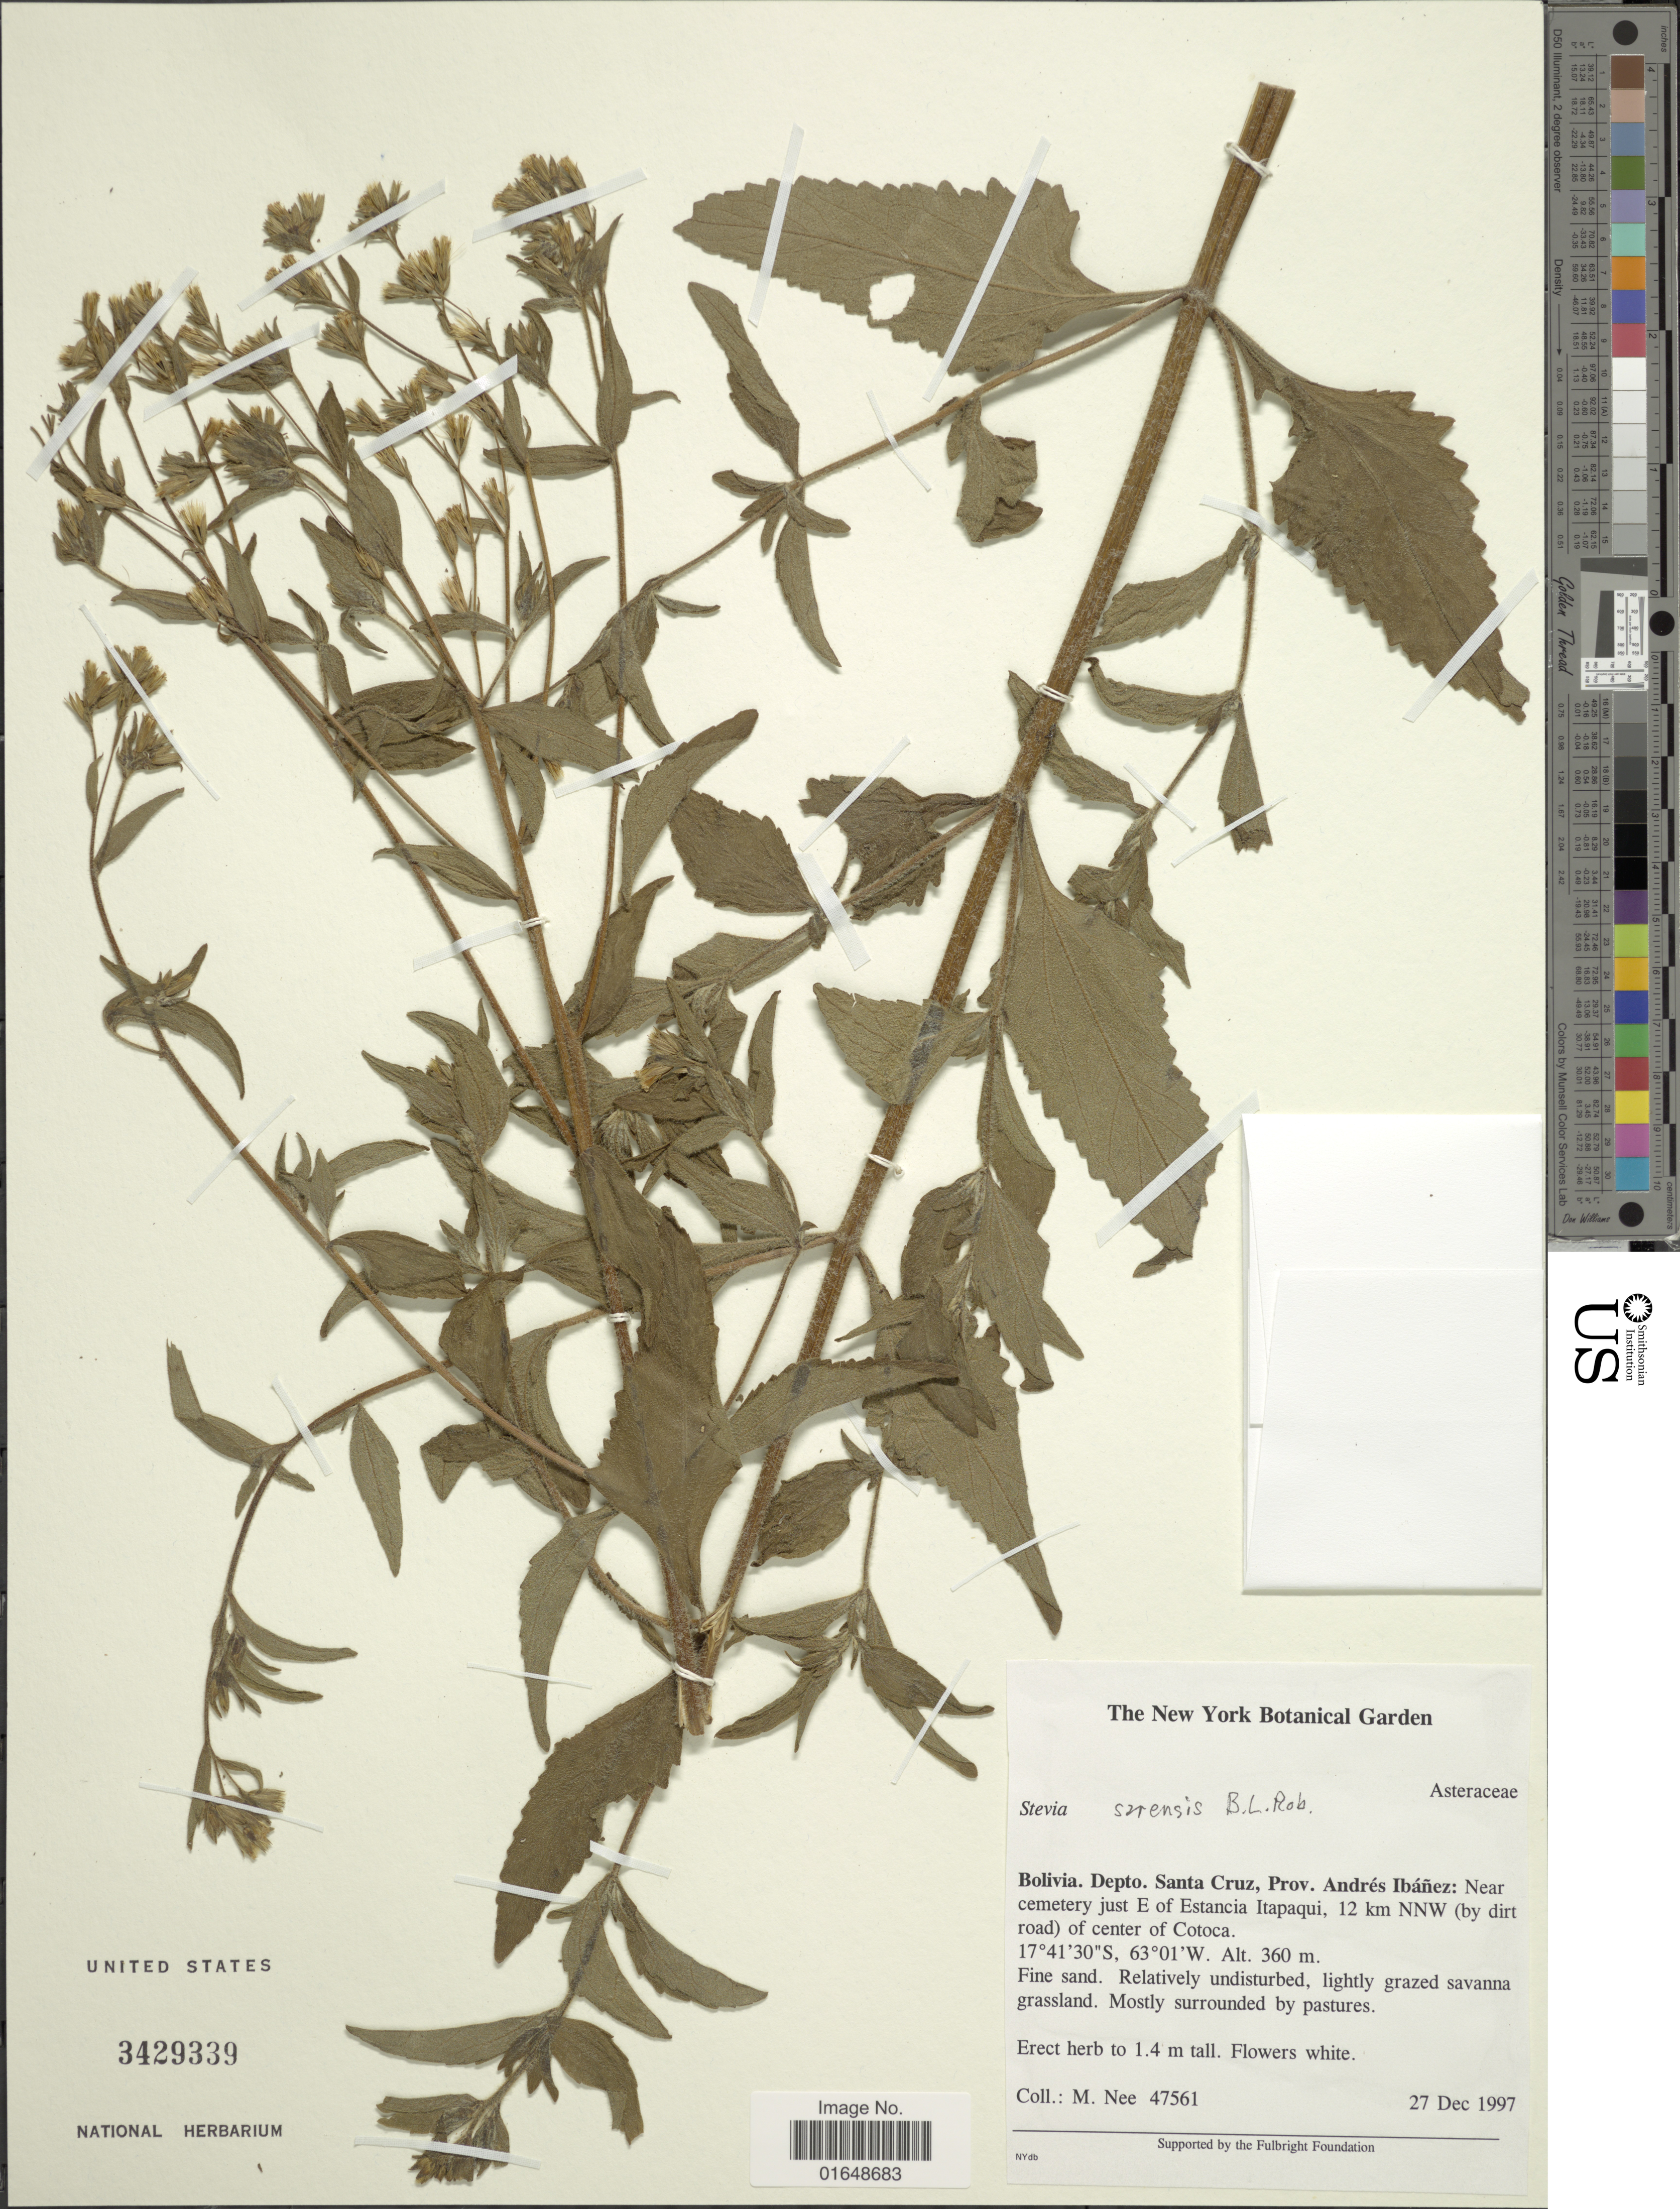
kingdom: Plantae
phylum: Tracheophyta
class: Magnoliopsida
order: Asterales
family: Asteraceae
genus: Stevia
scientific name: Stevia sarensis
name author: B.L. Rob.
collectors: M. Nee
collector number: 47561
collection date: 1997-12-27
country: Bolivia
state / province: Santa Cruz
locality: Bolivia. Depto. Santa Cruz, Prov. Andrés Ibáñez: Near cemetery just E of Estancia Itapaqui, 12 km NNW (by dirt road) of center of Cotoca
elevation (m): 360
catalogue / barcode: US 3429339